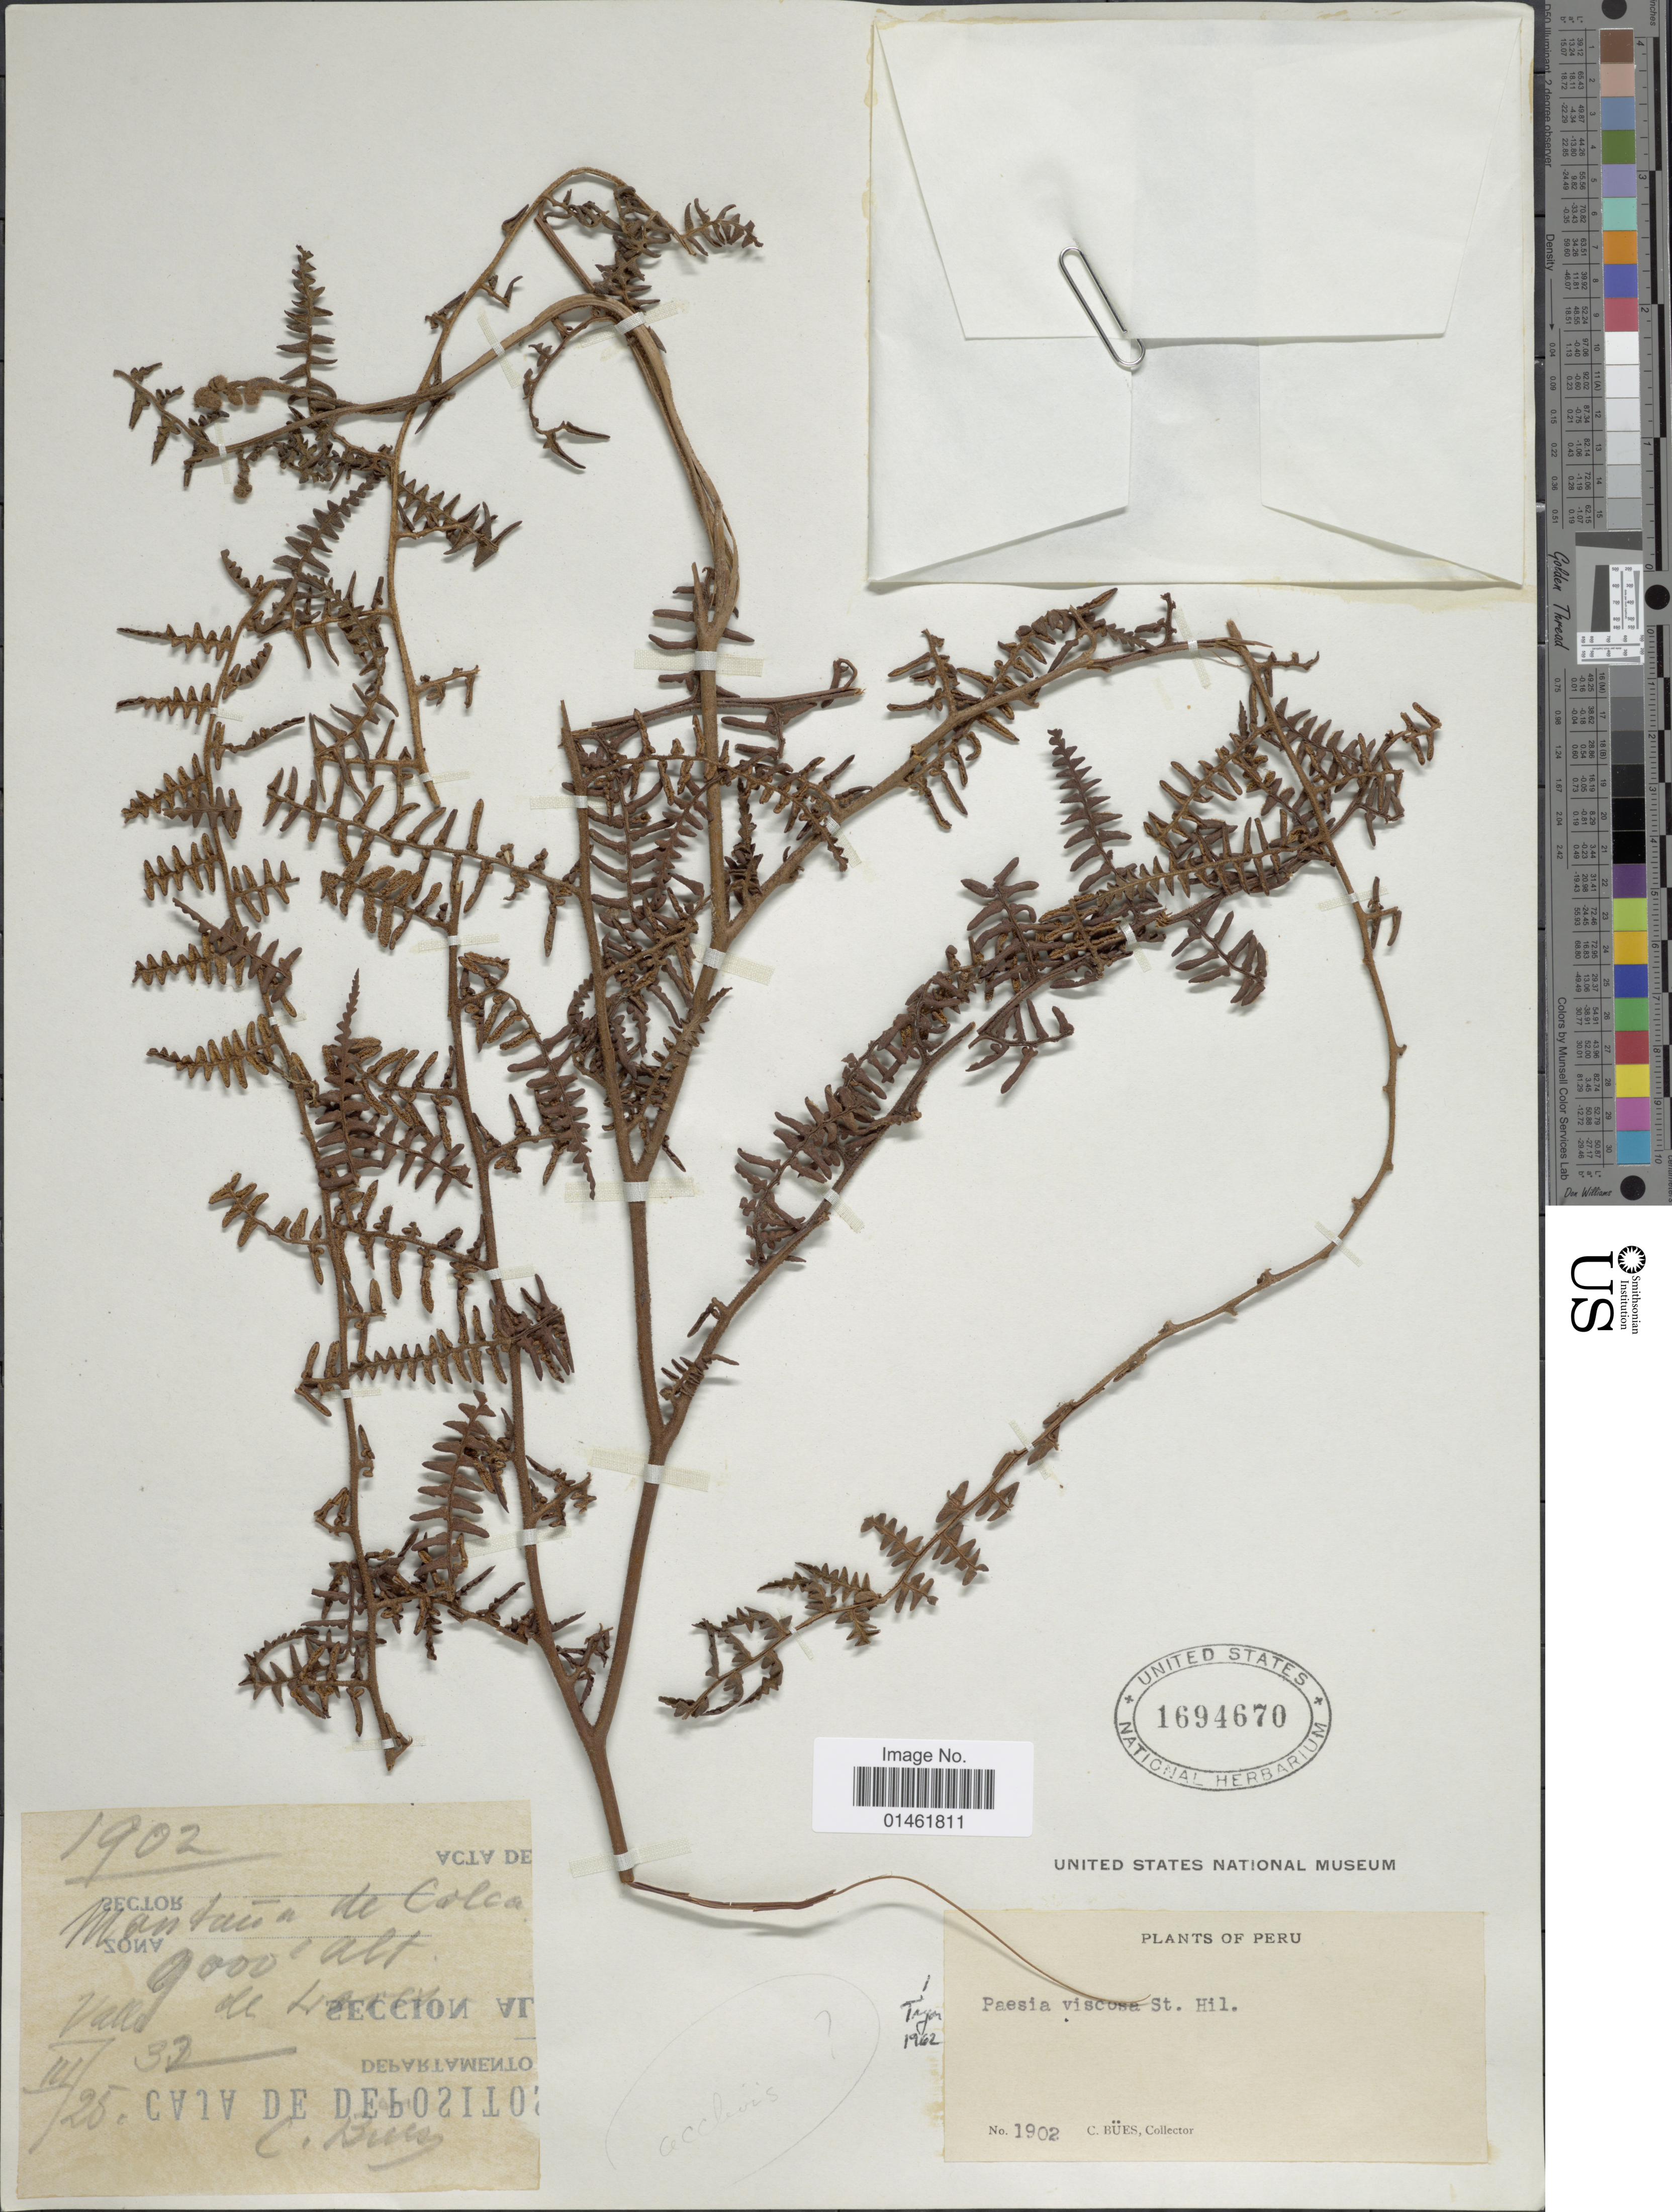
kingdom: Plantae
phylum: Tracheophyta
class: Polypodiopsida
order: Polypodiales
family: Dennstaedtiaceae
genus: Paesia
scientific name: Paesia glandulosa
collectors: C. Bues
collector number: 1902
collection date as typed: Transcribed d/m/y: 25/3/32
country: Peru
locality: Montana de Colca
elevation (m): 2743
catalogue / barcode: US 1694670